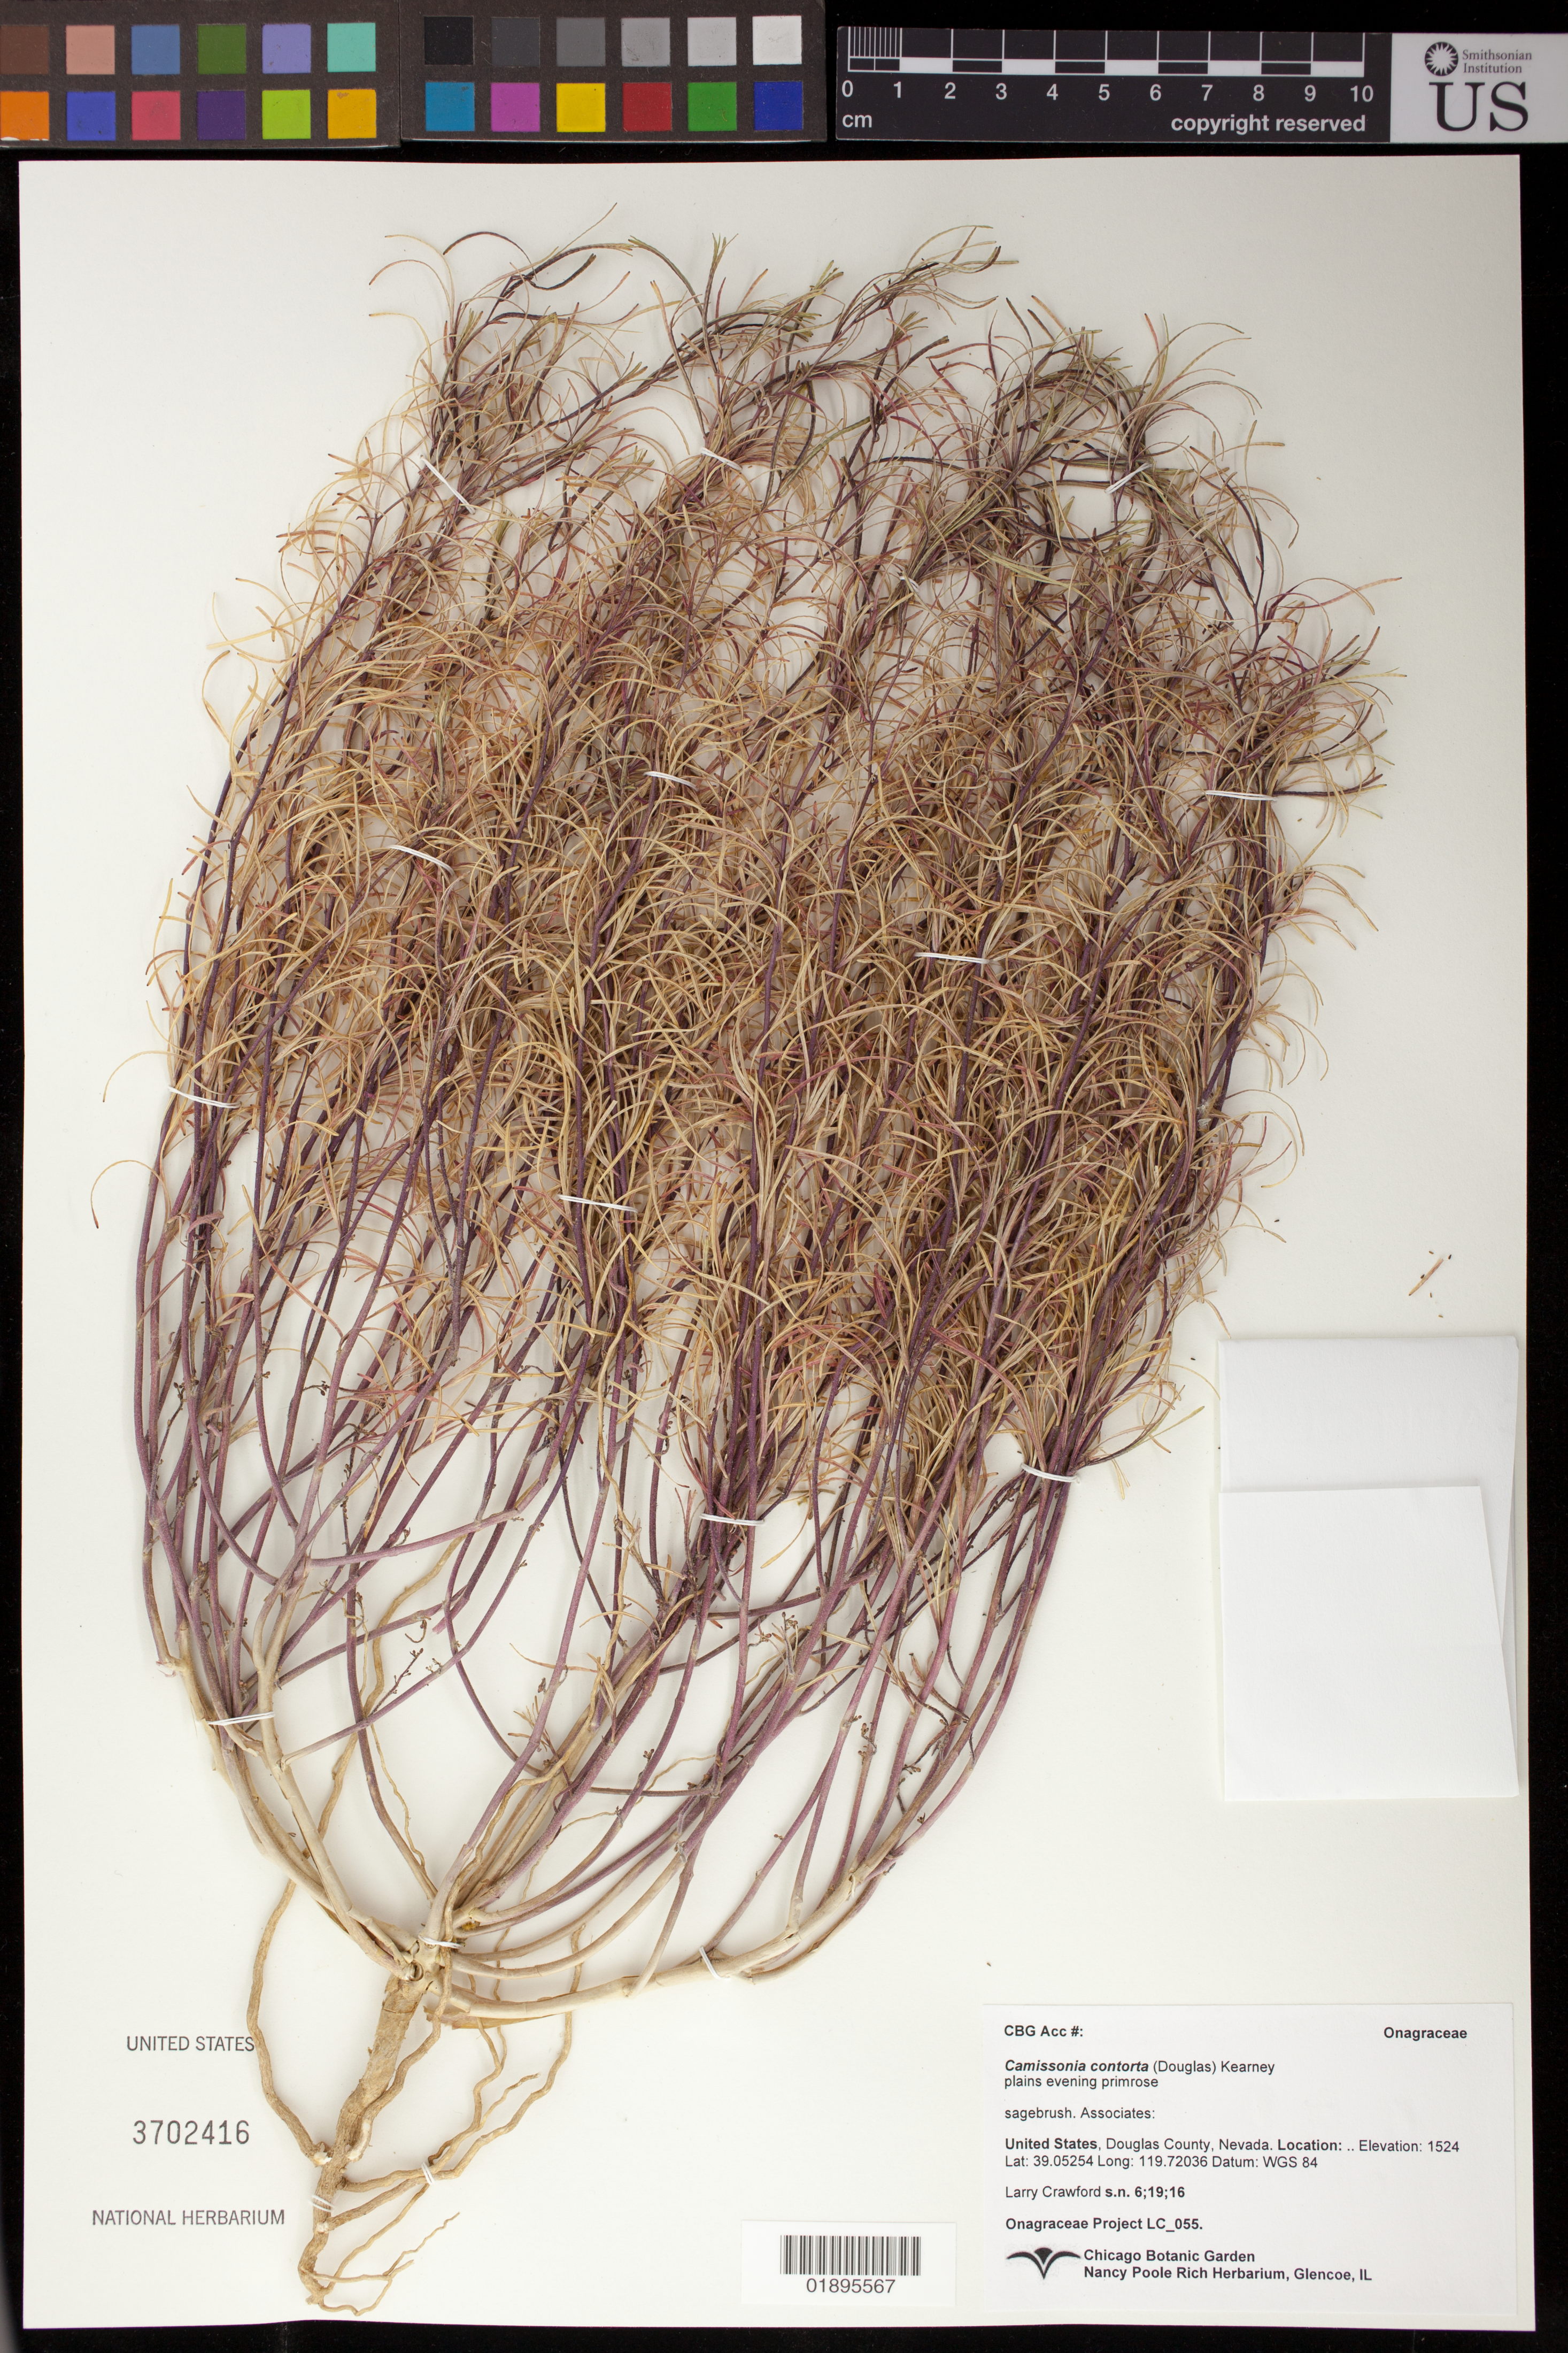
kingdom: Plantae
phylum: Tracheophyta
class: Magnoliopsida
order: Myrtales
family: Onagraceae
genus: Camissonia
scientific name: Camissonia contorta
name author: (Douglas) Kearney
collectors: L. Crawford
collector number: LC 055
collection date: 2016-06-19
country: United States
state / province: Nevada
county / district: Douglas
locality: Hot Springs Mountain, South dune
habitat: sagebrush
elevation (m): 1524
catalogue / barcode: US 3702416